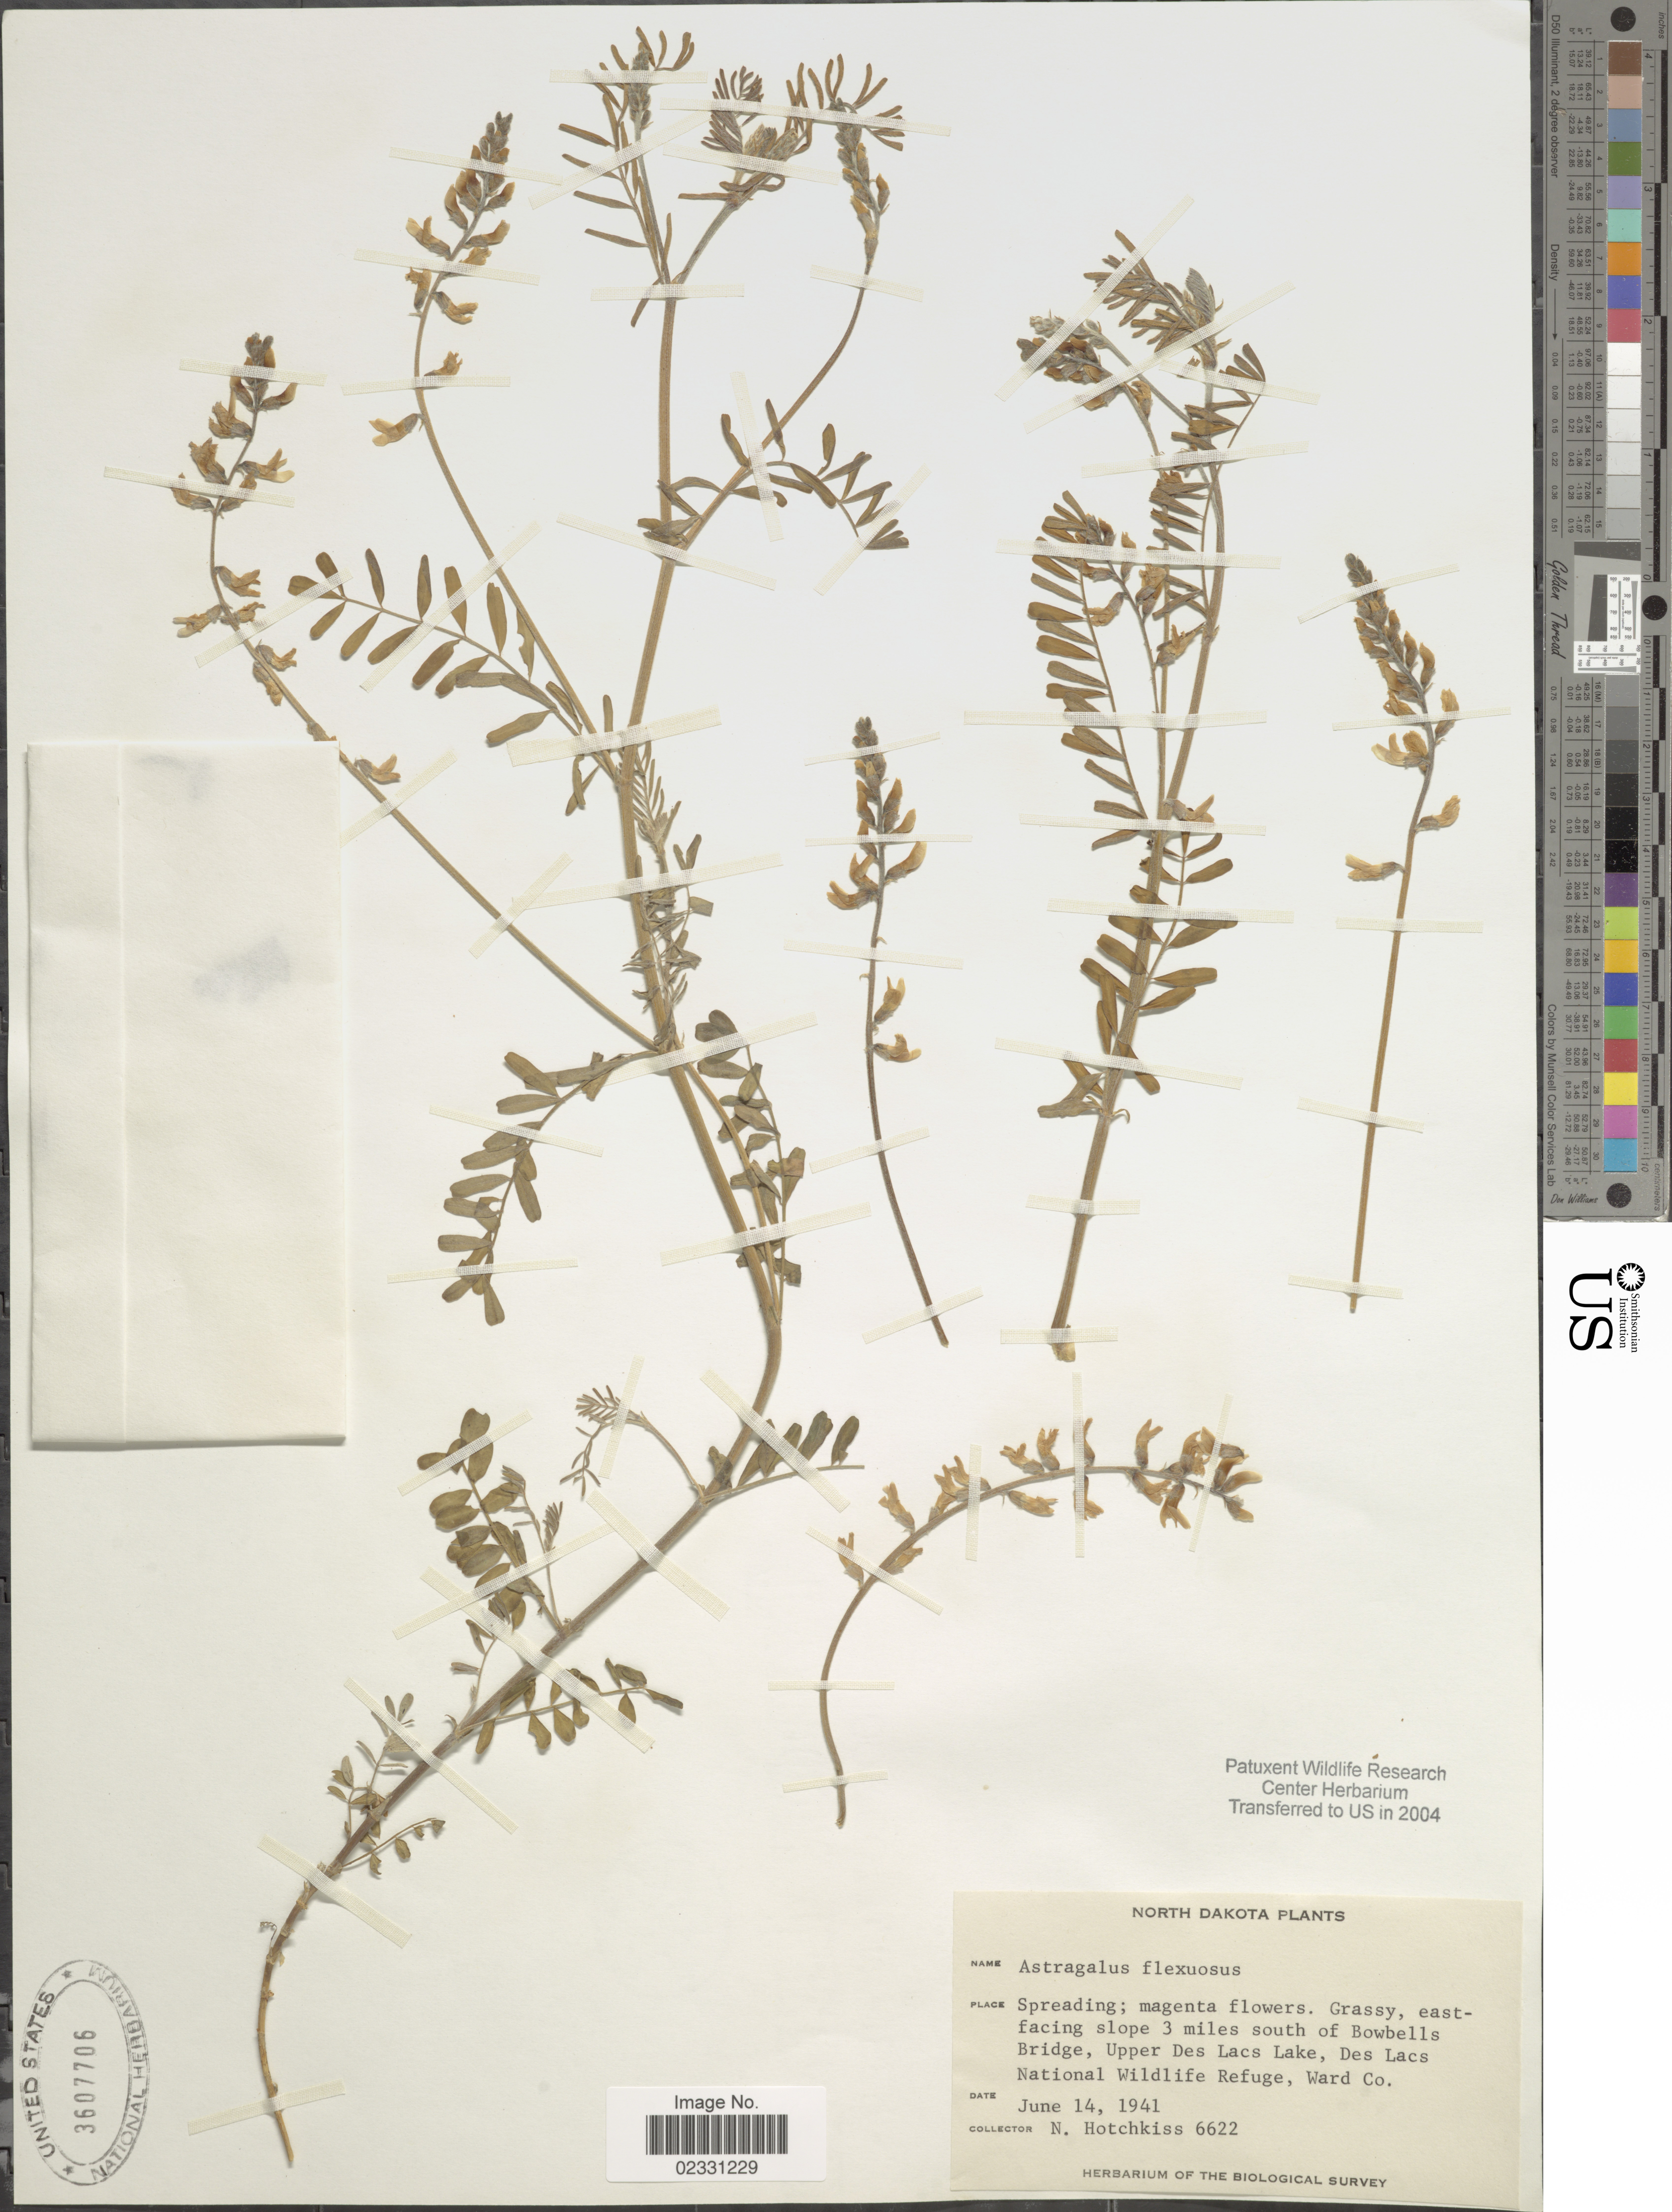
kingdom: Plantae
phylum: Tracheophyta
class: Magnoliopsida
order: Fabales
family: Fabaceae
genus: Astragalus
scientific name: Astragalus flexuosus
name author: (Hook.) Douglas ex G. Don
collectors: N. Hotchkiss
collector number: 6622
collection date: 1941-06-14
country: United States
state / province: North Dakota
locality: Eastfacing slope 3 miles south of Bowbells Bridge, Upper Des Lacs Lake, Des Lacs National Wildlife Refuge, Ward Co.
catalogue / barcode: US 3607706